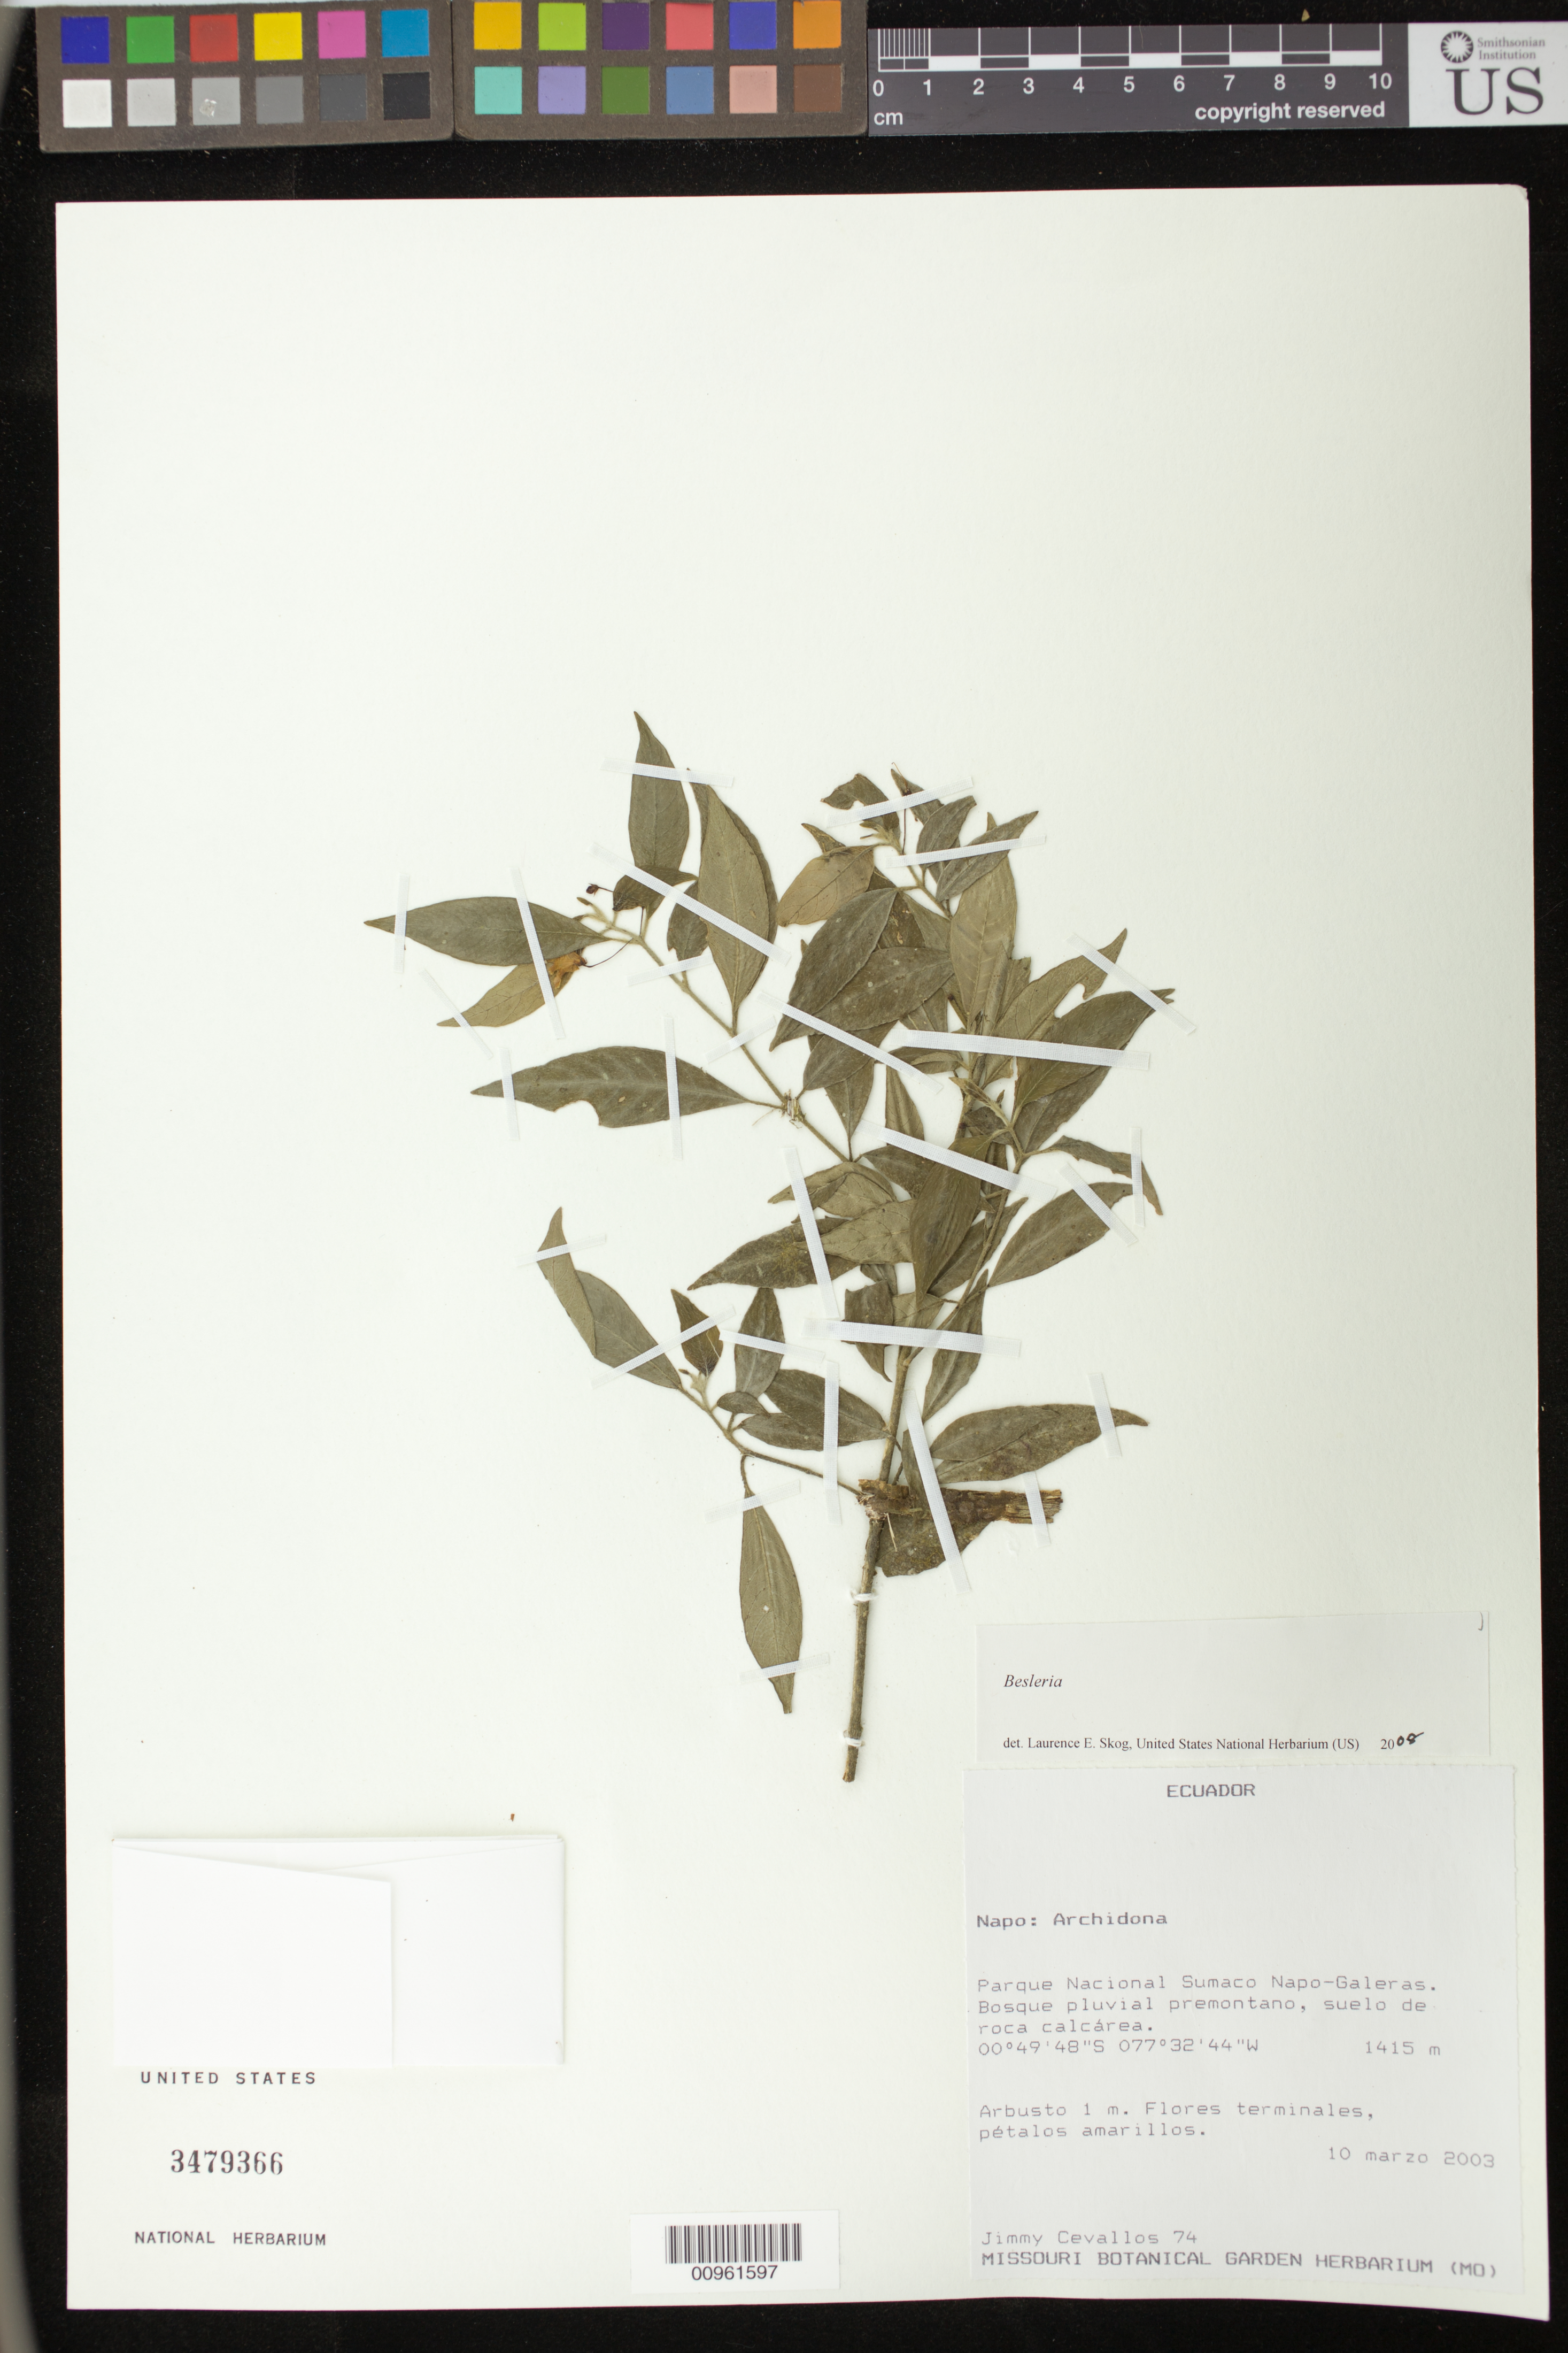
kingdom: Plantae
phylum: Tracheophyta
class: Magnoliopsida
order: Lamiales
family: Gesneriaceae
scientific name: Sumacoa barbata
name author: J.L. Clark & D.A. Neill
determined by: Skog, Laurence E.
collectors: J. Cevallos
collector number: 74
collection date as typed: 10 Mar 2003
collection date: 2003-03-10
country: Ecuador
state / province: Napo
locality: Napo: Archidona. Parque Nacional Sumaco Napo-Galeras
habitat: Bosque pluvial premontano, suelo de roca calcárea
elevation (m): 1415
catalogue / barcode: US 3479366